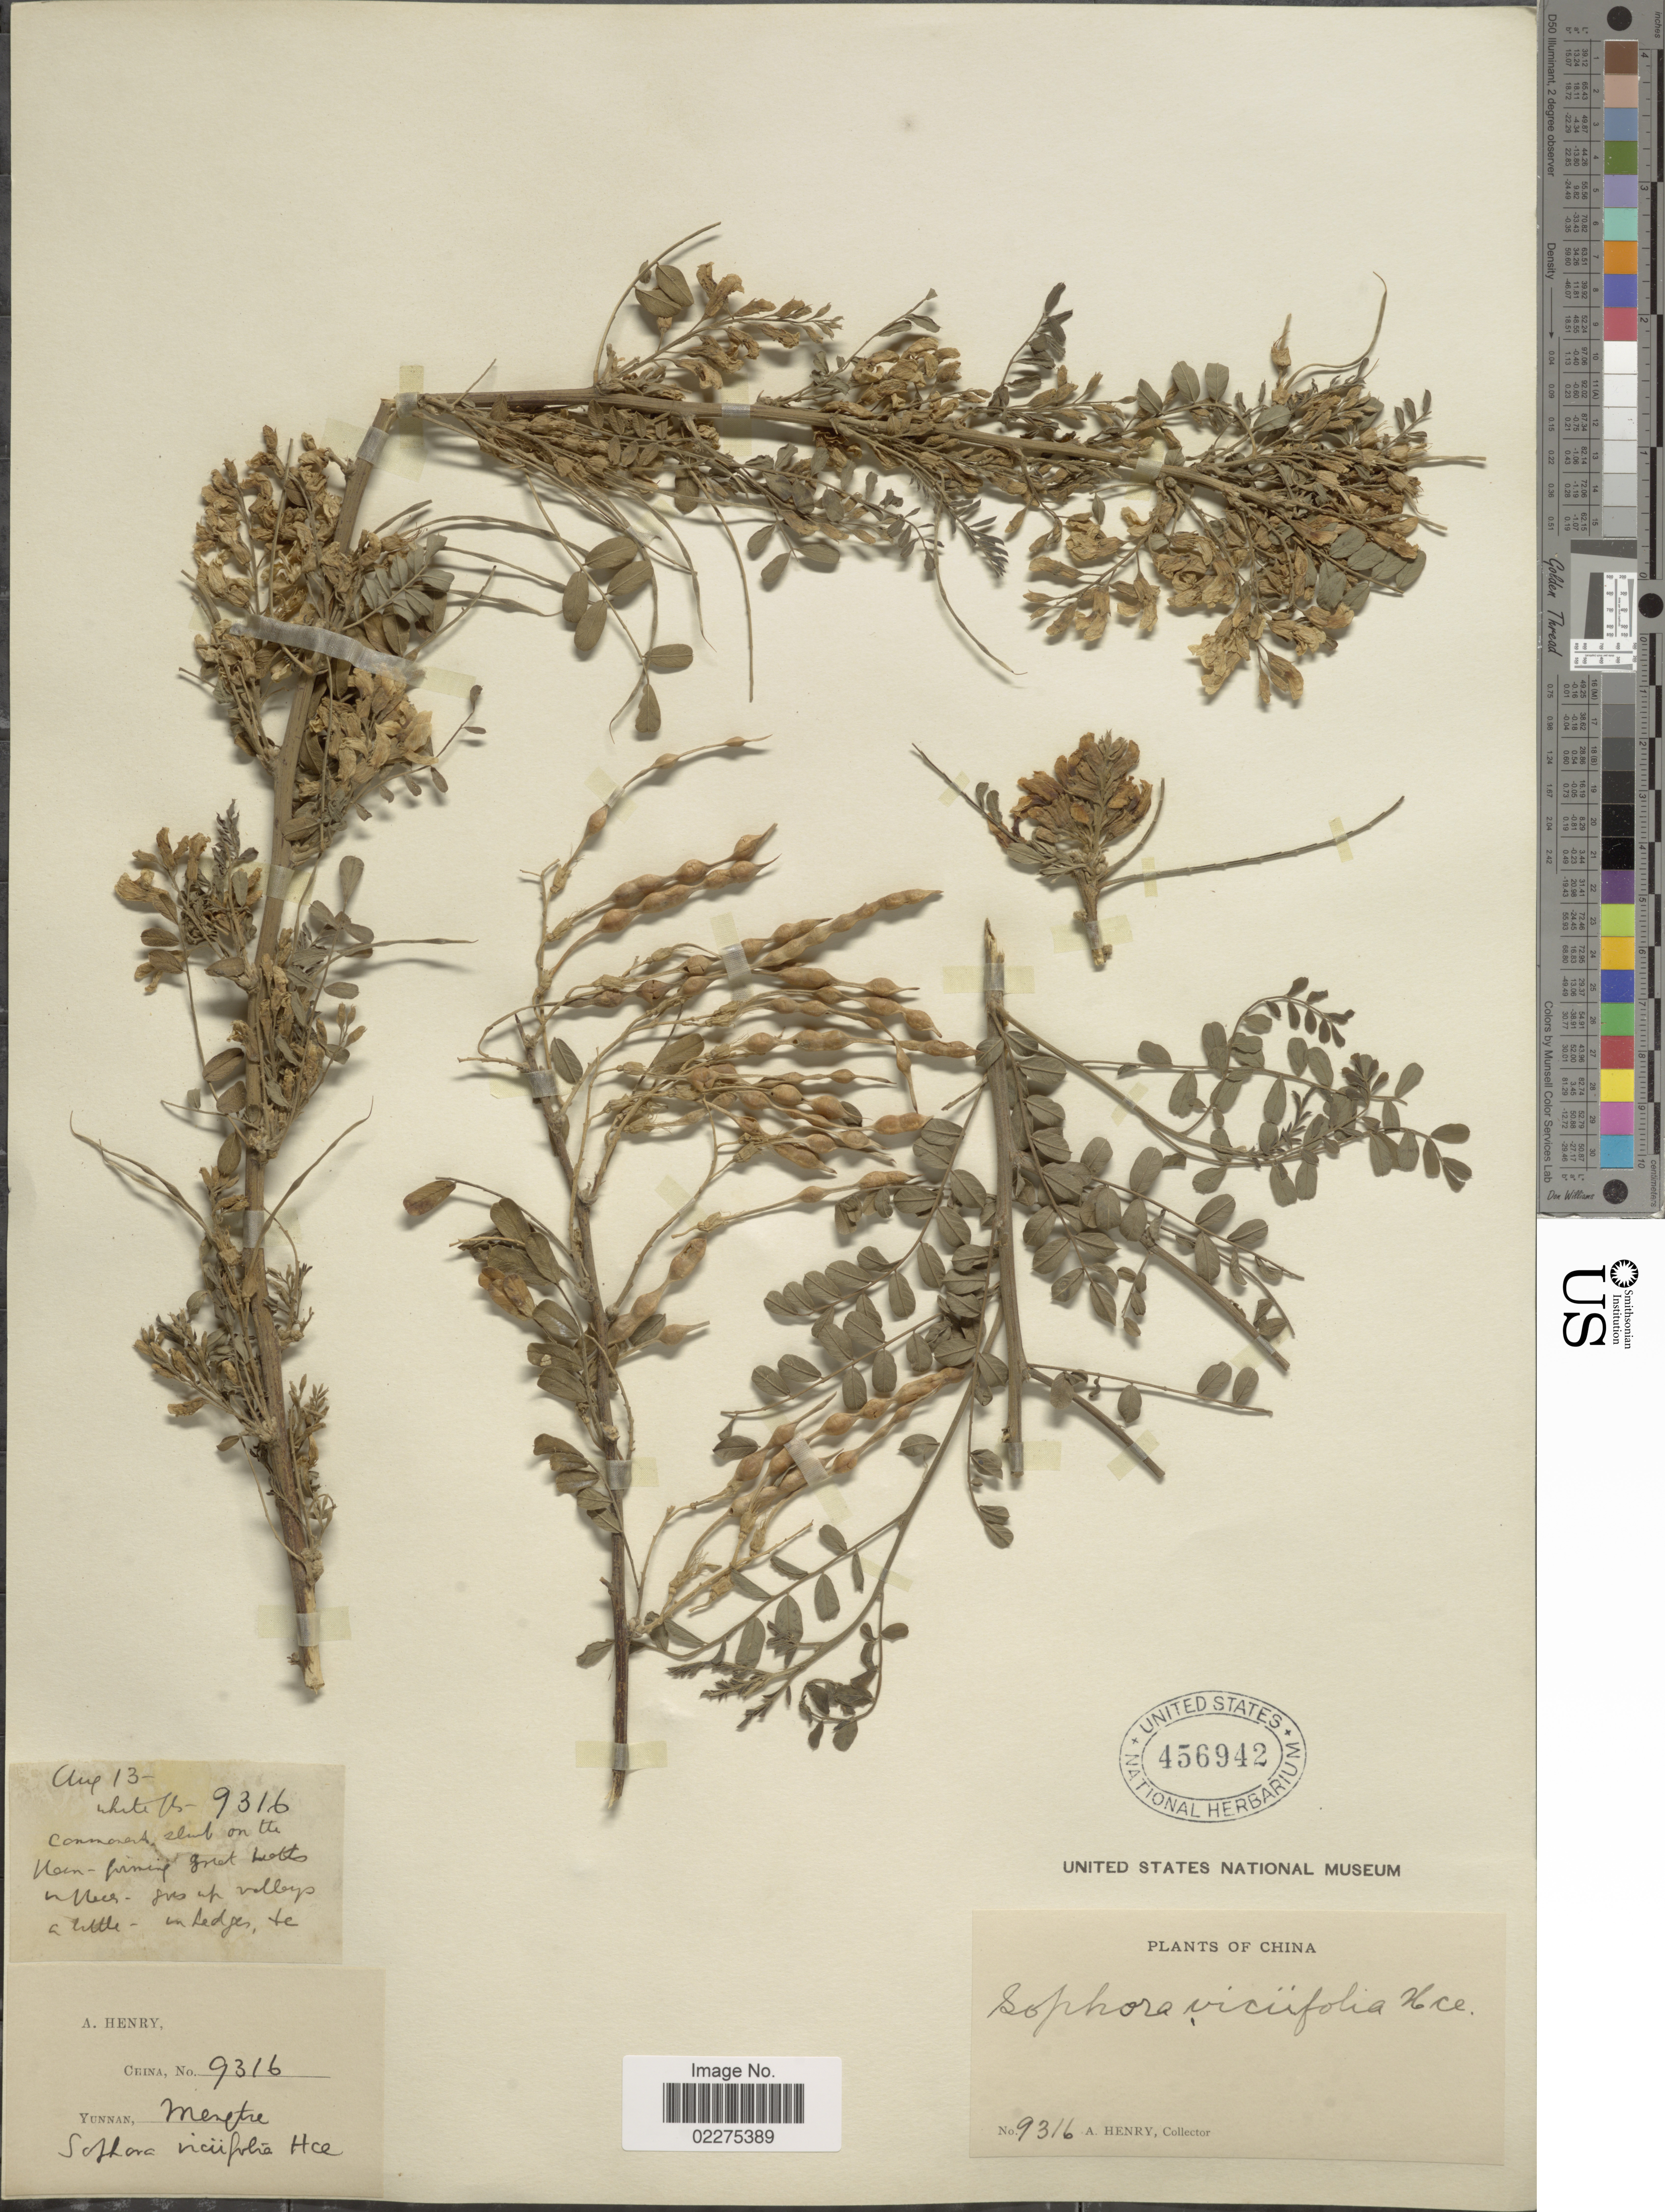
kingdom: Plantae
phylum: Tracheophyta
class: Magnoliopsida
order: Fabales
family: Fabaceae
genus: Sophora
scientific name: Sophora davidii var. davidii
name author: (Franch.) Skeels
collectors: A. Henry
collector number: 9316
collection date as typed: Transcribed d/m/y: /8/13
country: China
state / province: Yunnan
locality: Mengtze.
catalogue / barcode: US 456942